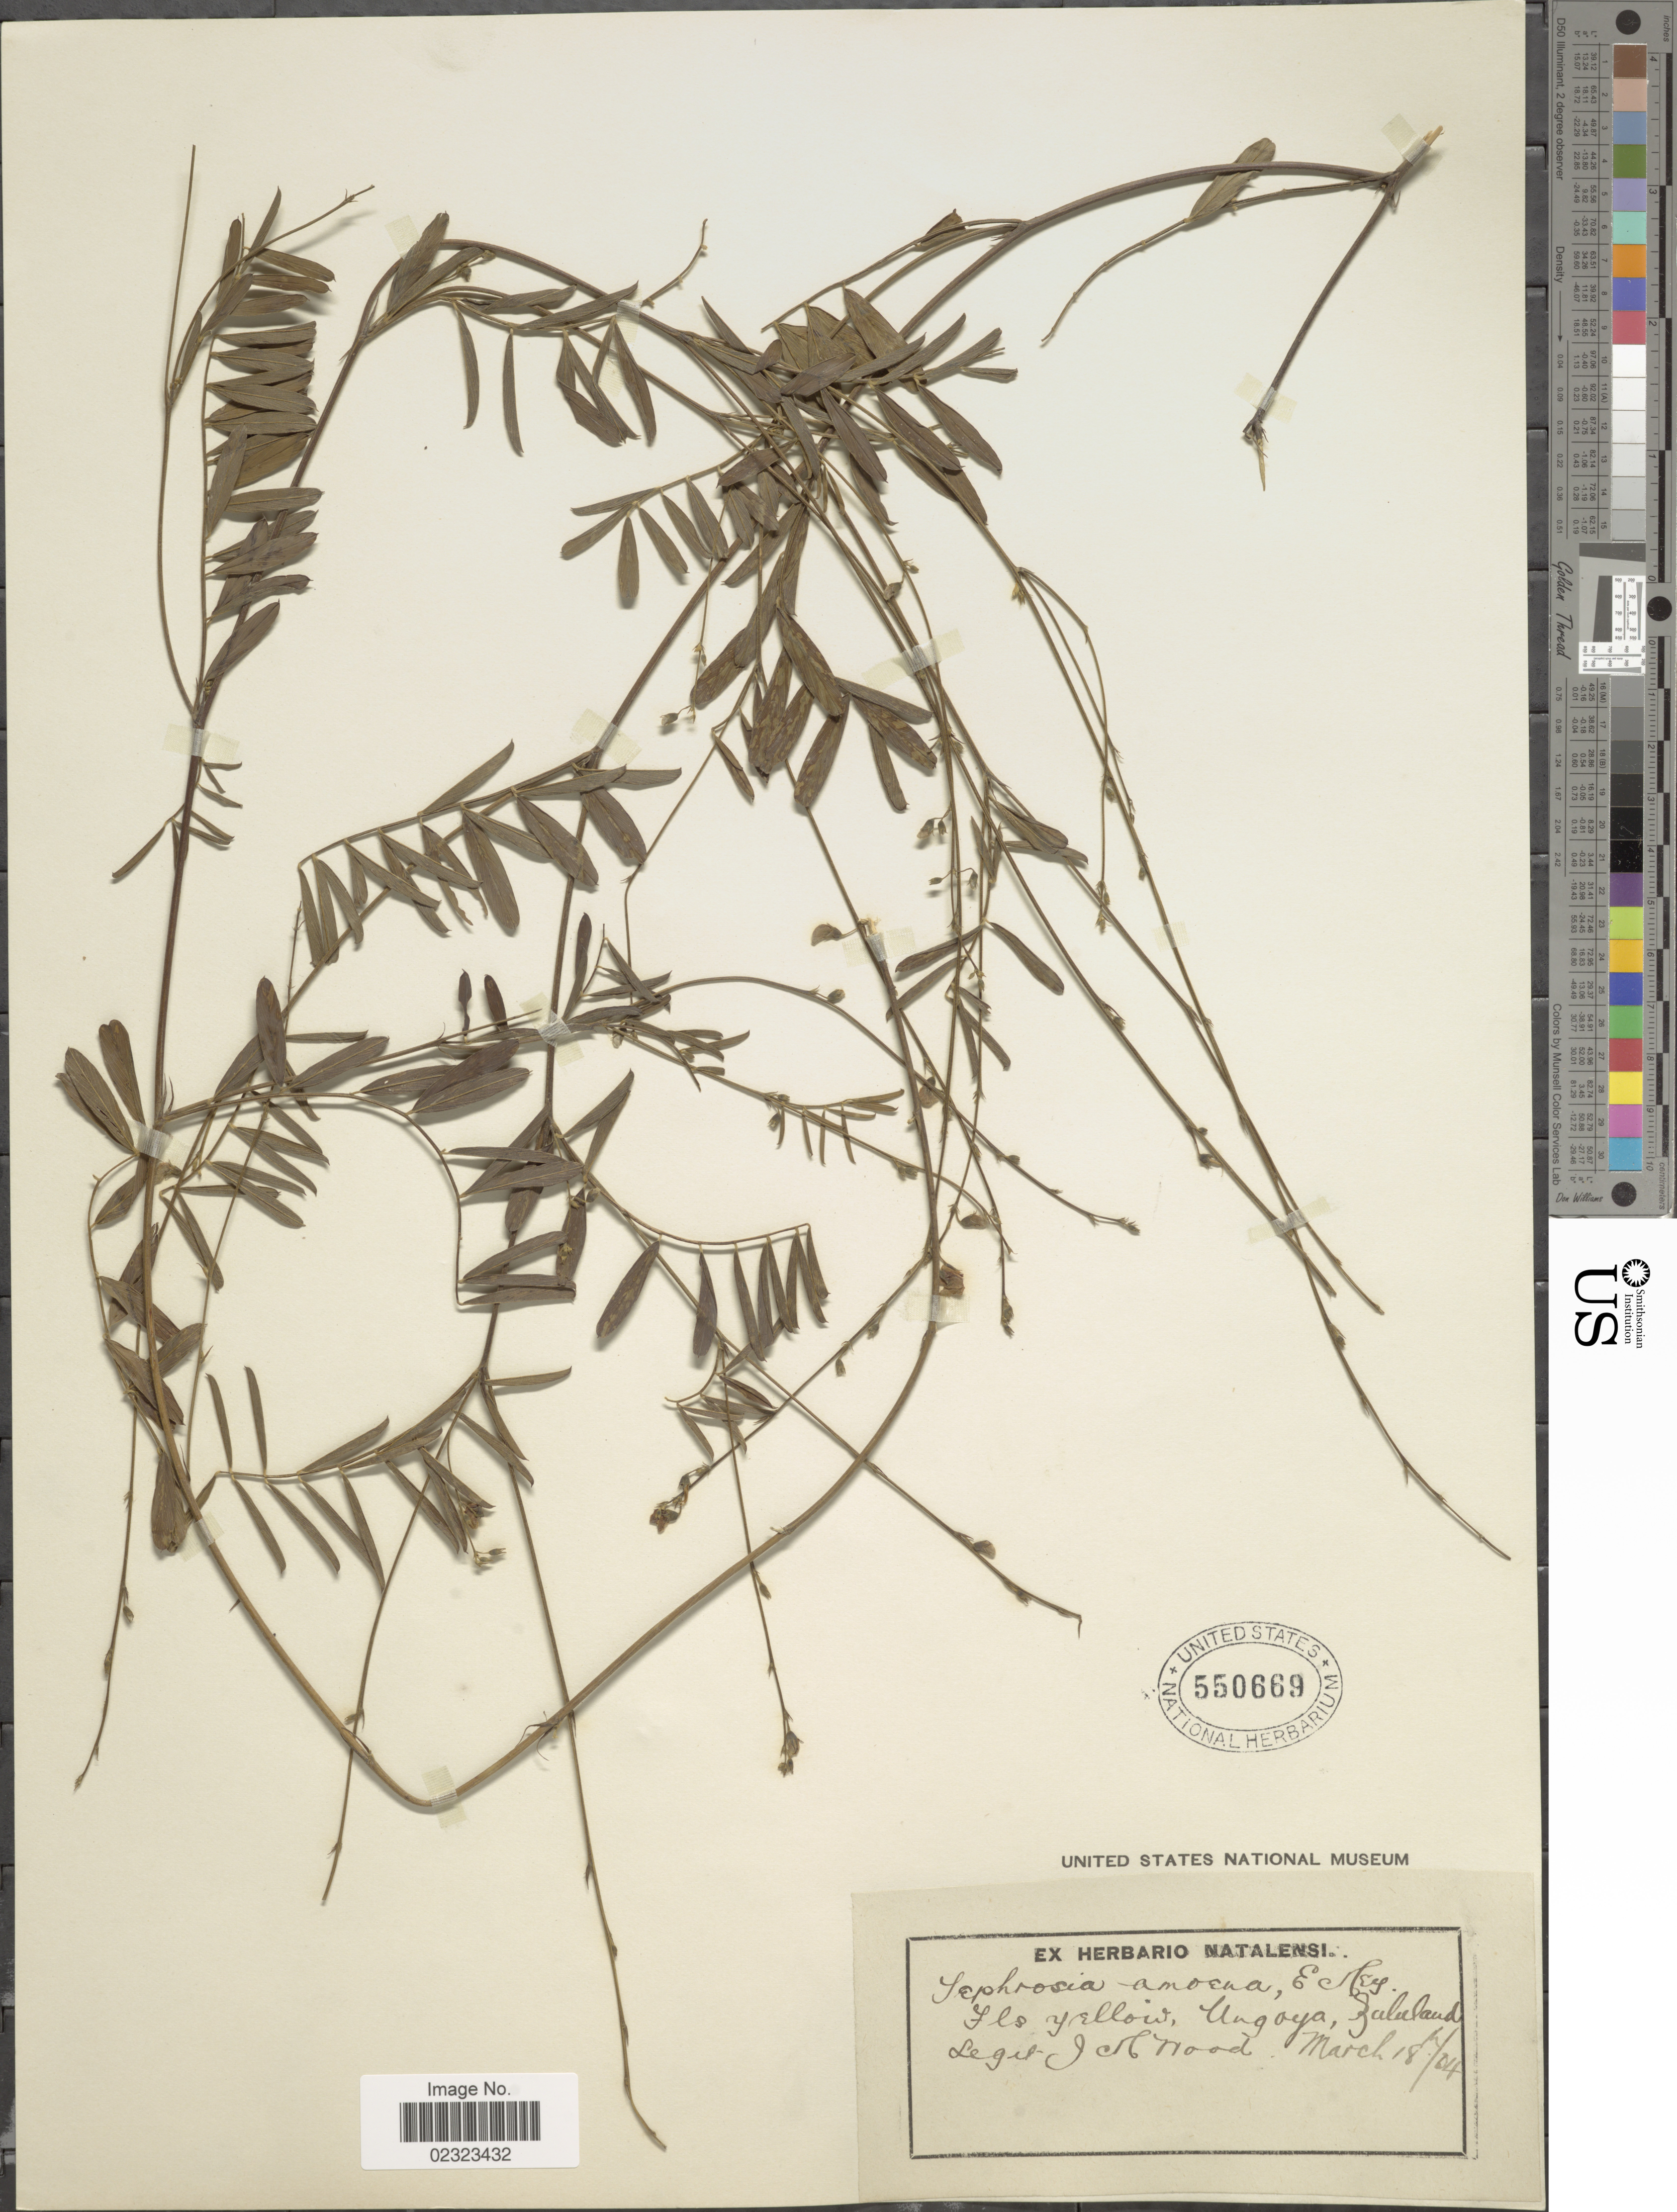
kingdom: Plantae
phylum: Tracheophyta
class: Magnoliopsida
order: Fabales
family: Fabaceae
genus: Tephrosia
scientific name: Tephrosia amoena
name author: E. Mey.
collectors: J. M. Wood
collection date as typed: Transcribed d/m/y: 18/3/4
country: South Africa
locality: Ungoya, Zululand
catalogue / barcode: US 550669